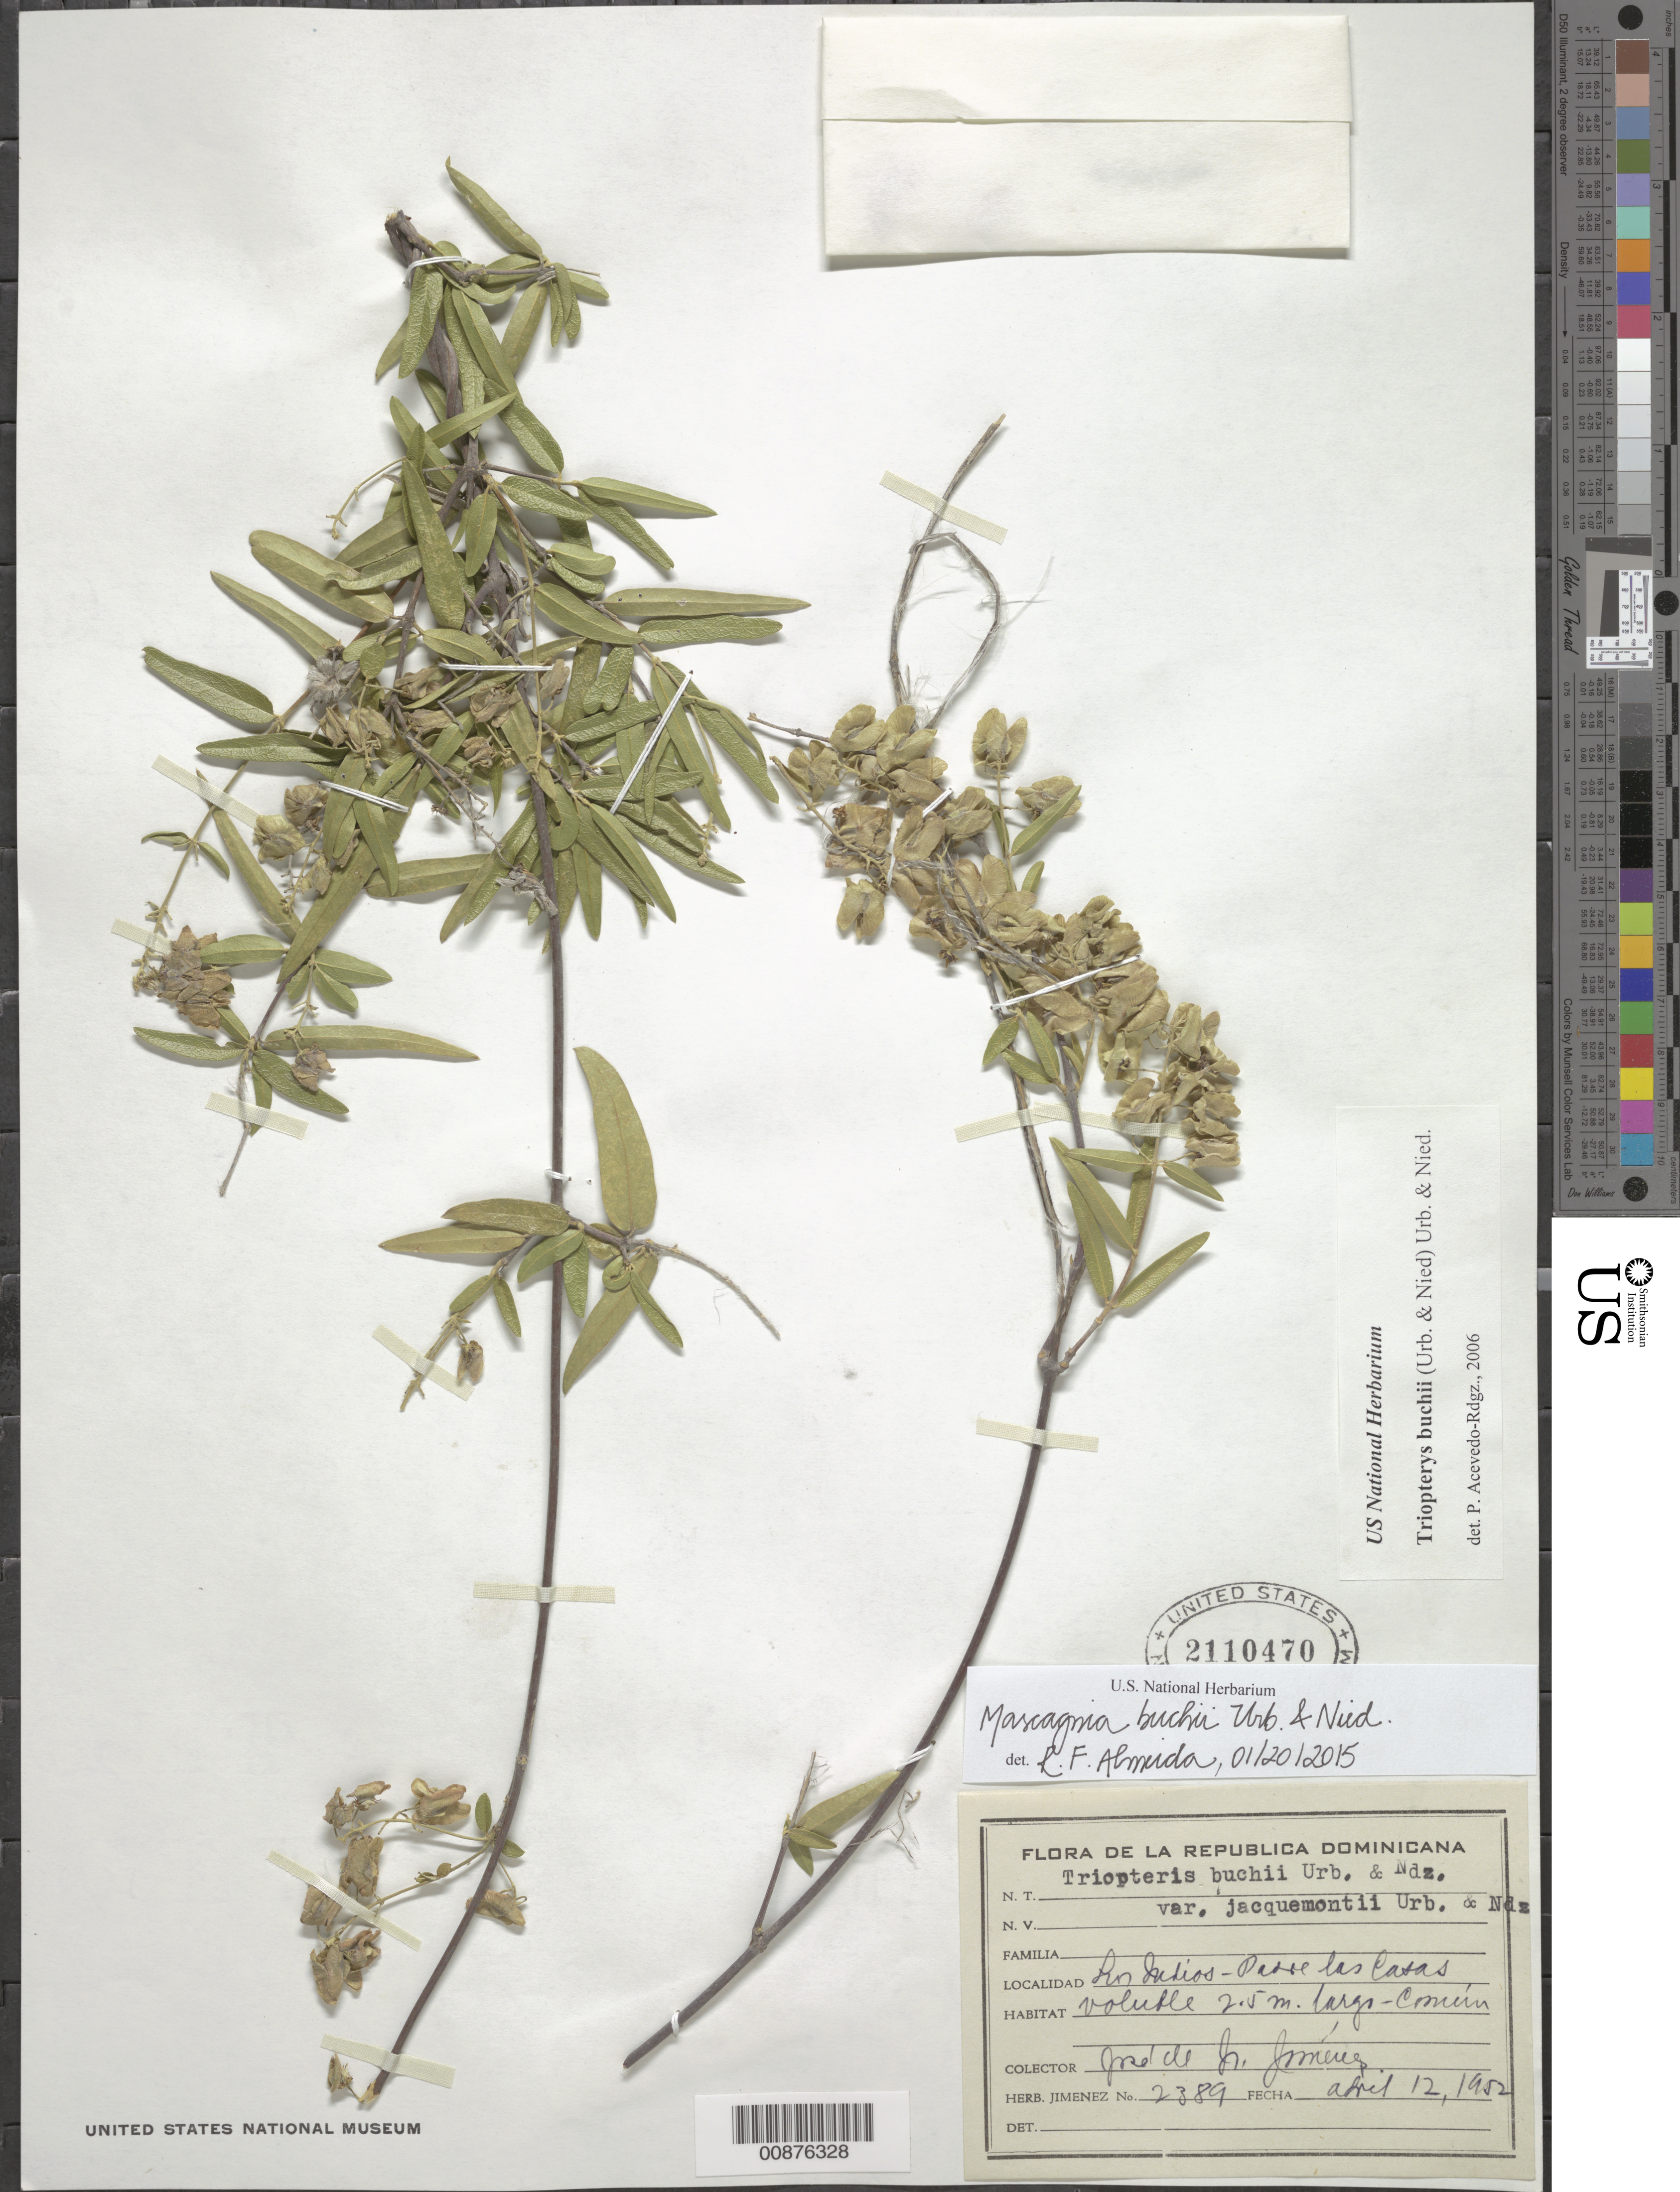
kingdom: Plantae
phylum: Tracheophyta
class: Magnoliopsida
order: Malpighiales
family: Malpighiaceae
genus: Mascagnia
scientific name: Mascagnia buchii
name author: Urb. & Nied.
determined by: De Almeida, R. F., (HUEFS), Universidade Estadual de Feira de Santana (BRAZIL)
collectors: J. J. Jiménez Almonte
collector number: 2389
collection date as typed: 12 Sep 1952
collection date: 1952-09-12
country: Dominican Republic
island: Hispaniola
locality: Los Indios, Passe las Catas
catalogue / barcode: US 2110470